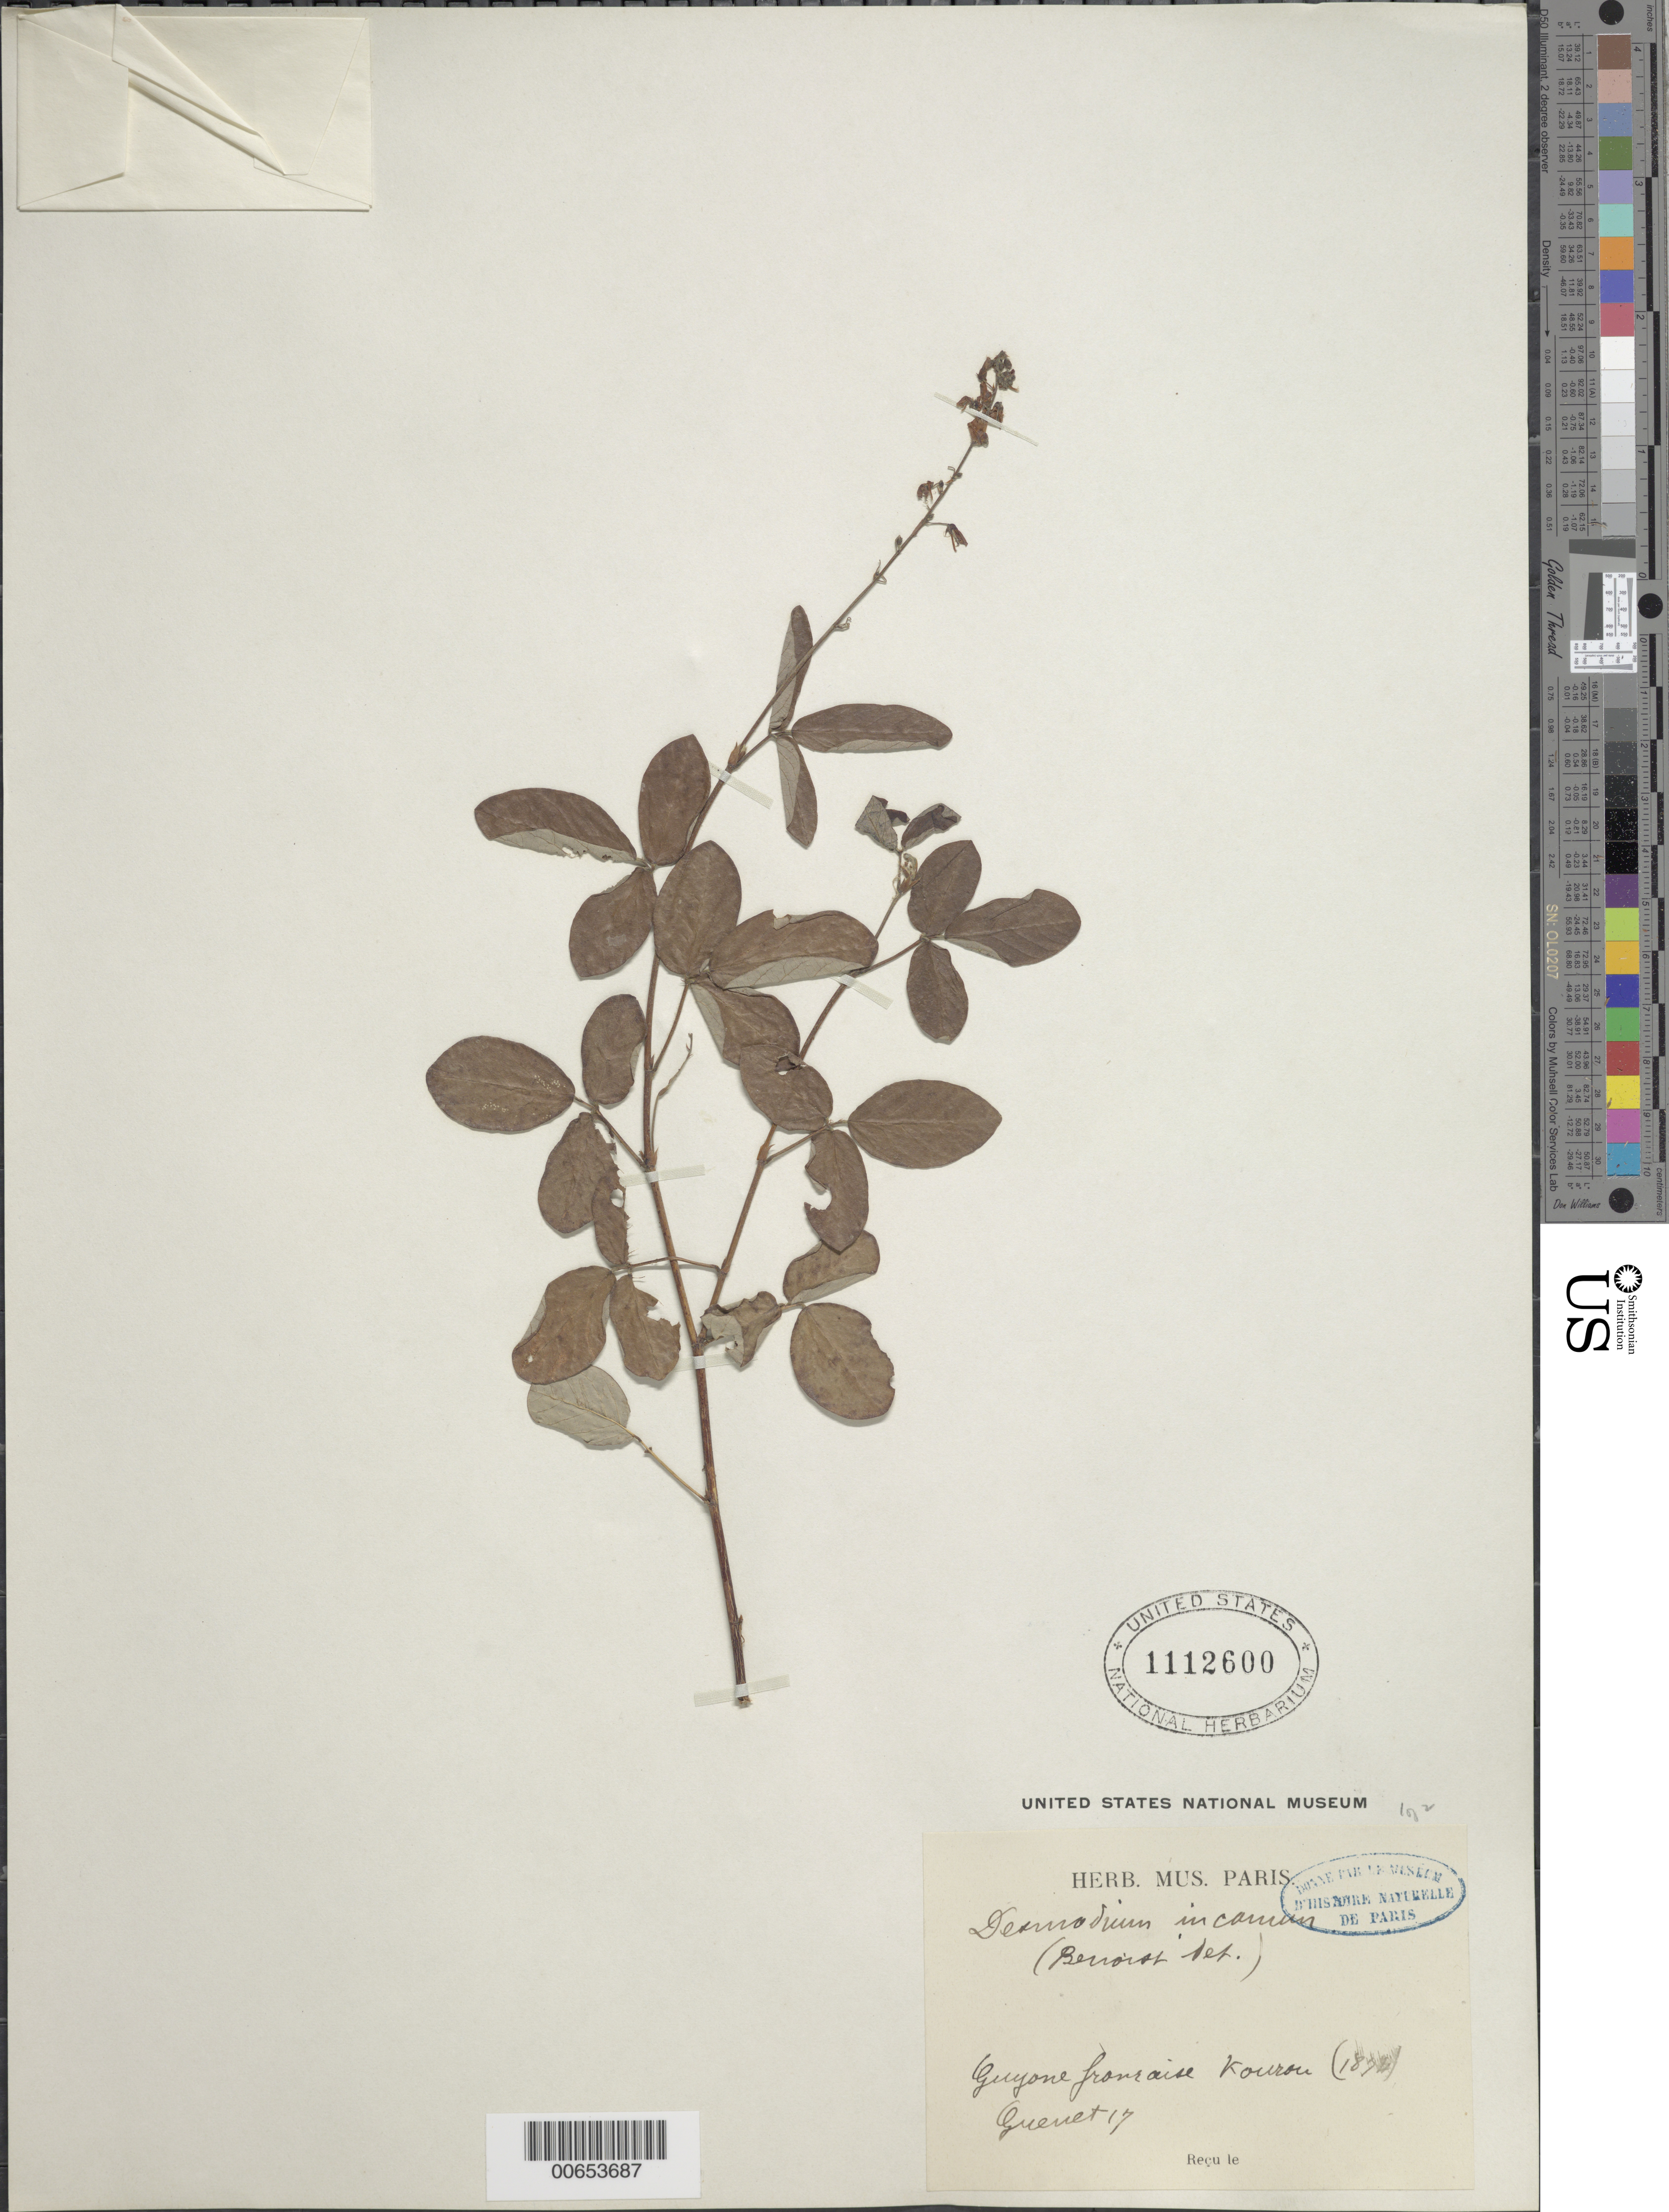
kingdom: Plantae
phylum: Tracheophyta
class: Magnoliopsida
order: Fabales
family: Fabaceae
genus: Desmodium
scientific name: Desmodium incanum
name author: (Sw.) DC.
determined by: Benoist, R.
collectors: -. Guénet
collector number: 17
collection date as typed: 1874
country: French Guiana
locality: Kourou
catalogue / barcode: US 1112600